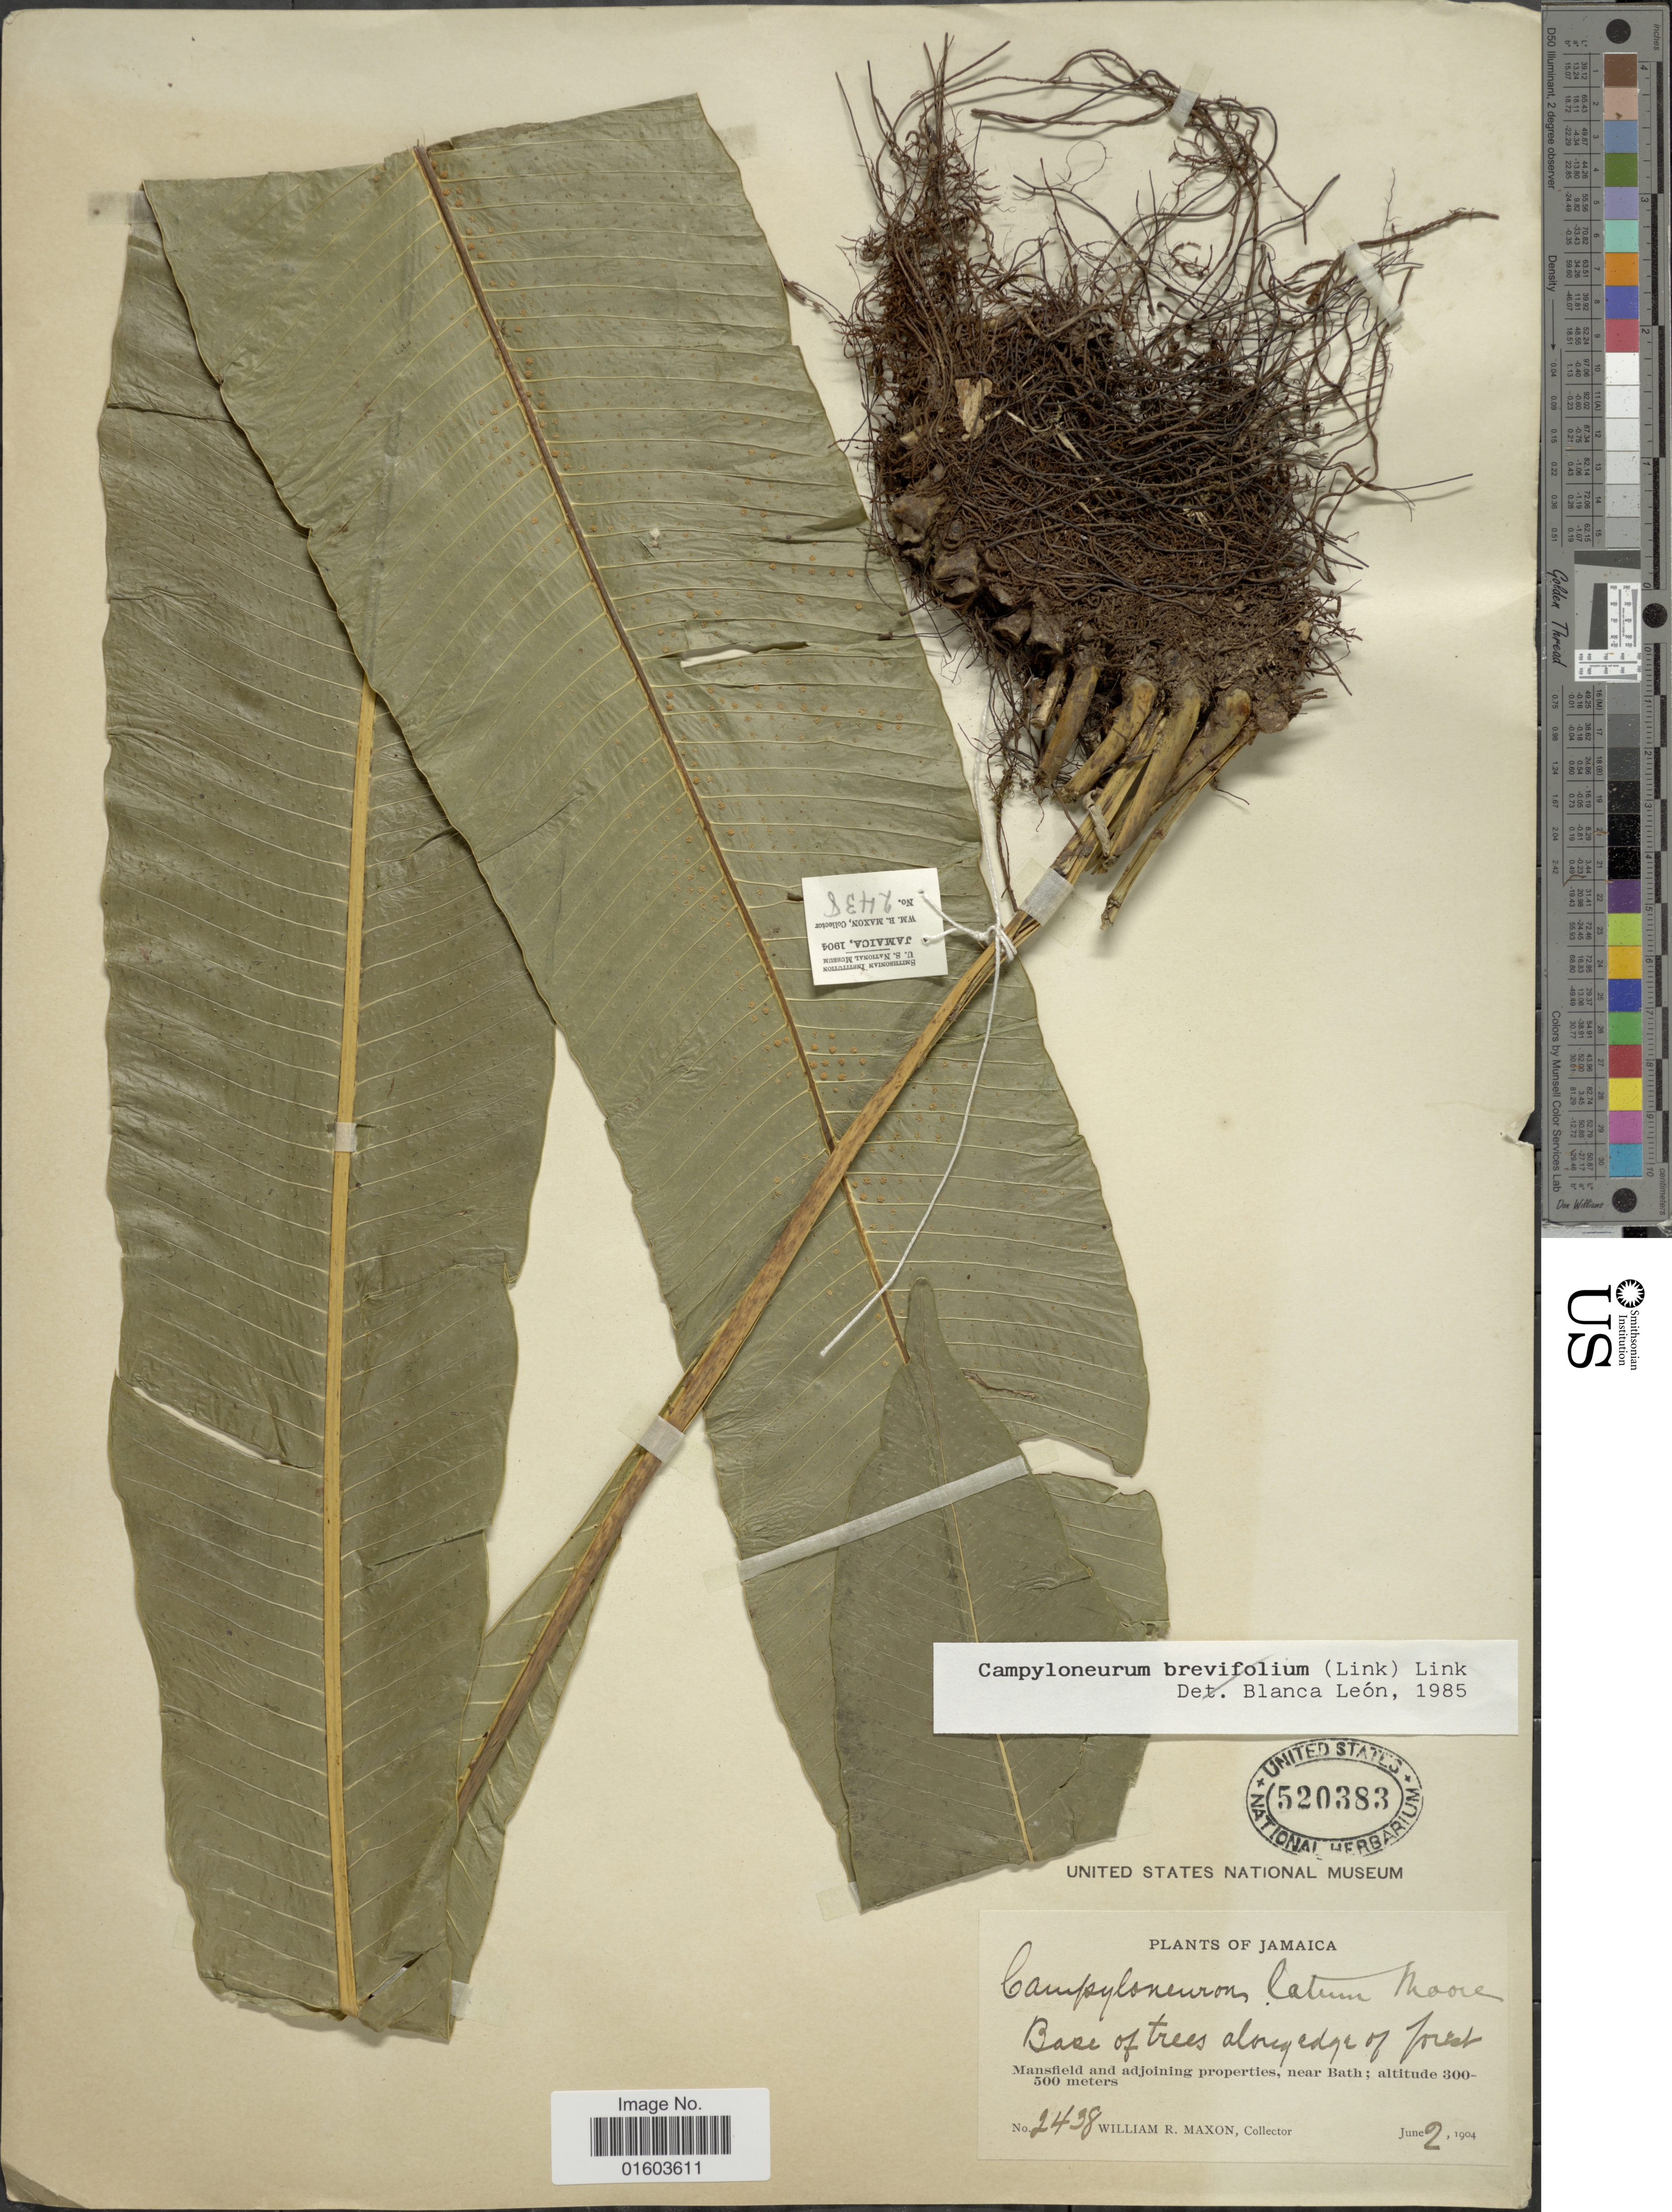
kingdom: Plantae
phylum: Tracheophyta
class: Polypodiopsida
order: Polypodiales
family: Polypodiaceae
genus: Campyloneurum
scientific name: Campyloneurum latum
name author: T. Moore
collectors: W. R. Maxon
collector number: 2438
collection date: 1904-06-02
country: Jamaica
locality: Mansfield and adjoining properties, near Bath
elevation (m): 300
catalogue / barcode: US 520383